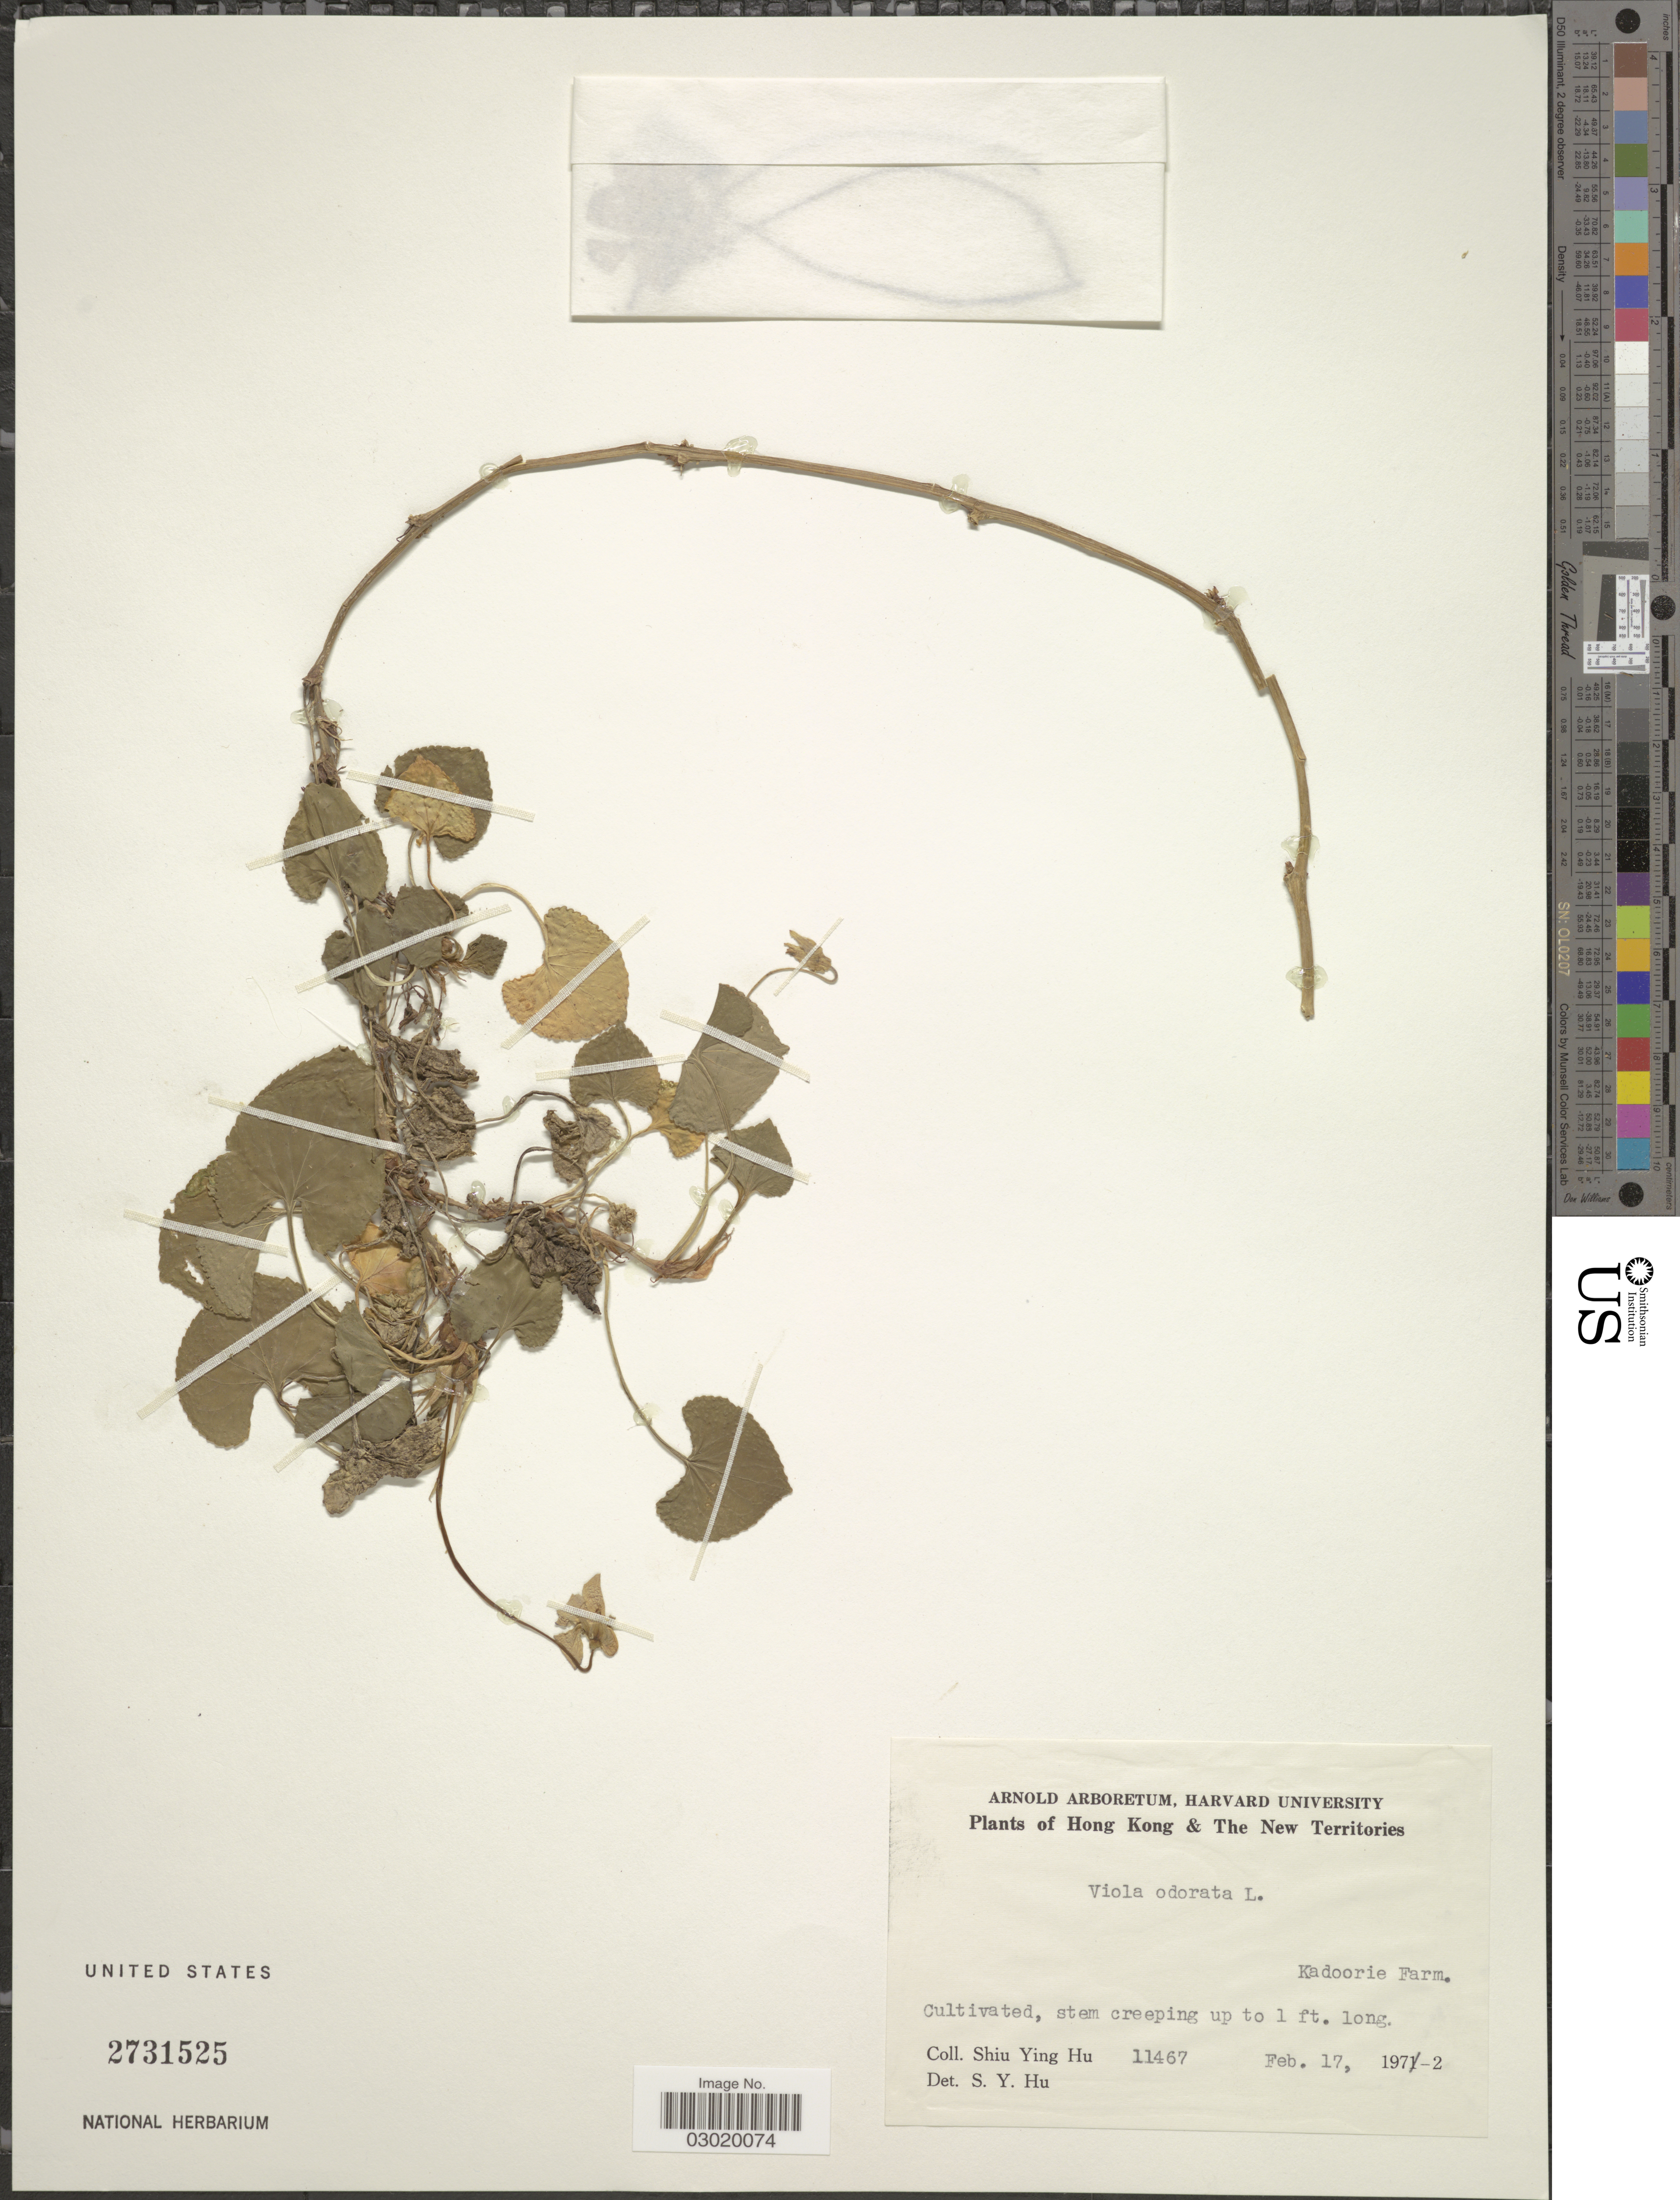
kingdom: Plantae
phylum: Tracheophyta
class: Magnoliopsida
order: Malpighiales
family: Violaceae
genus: Viola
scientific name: Viola odorata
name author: L.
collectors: S. Y. Hu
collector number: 11467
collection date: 1972-02-17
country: China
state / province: Hong Kong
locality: Hong Kong & The New Territories. Kadoorie Farm.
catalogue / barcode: US 2731525